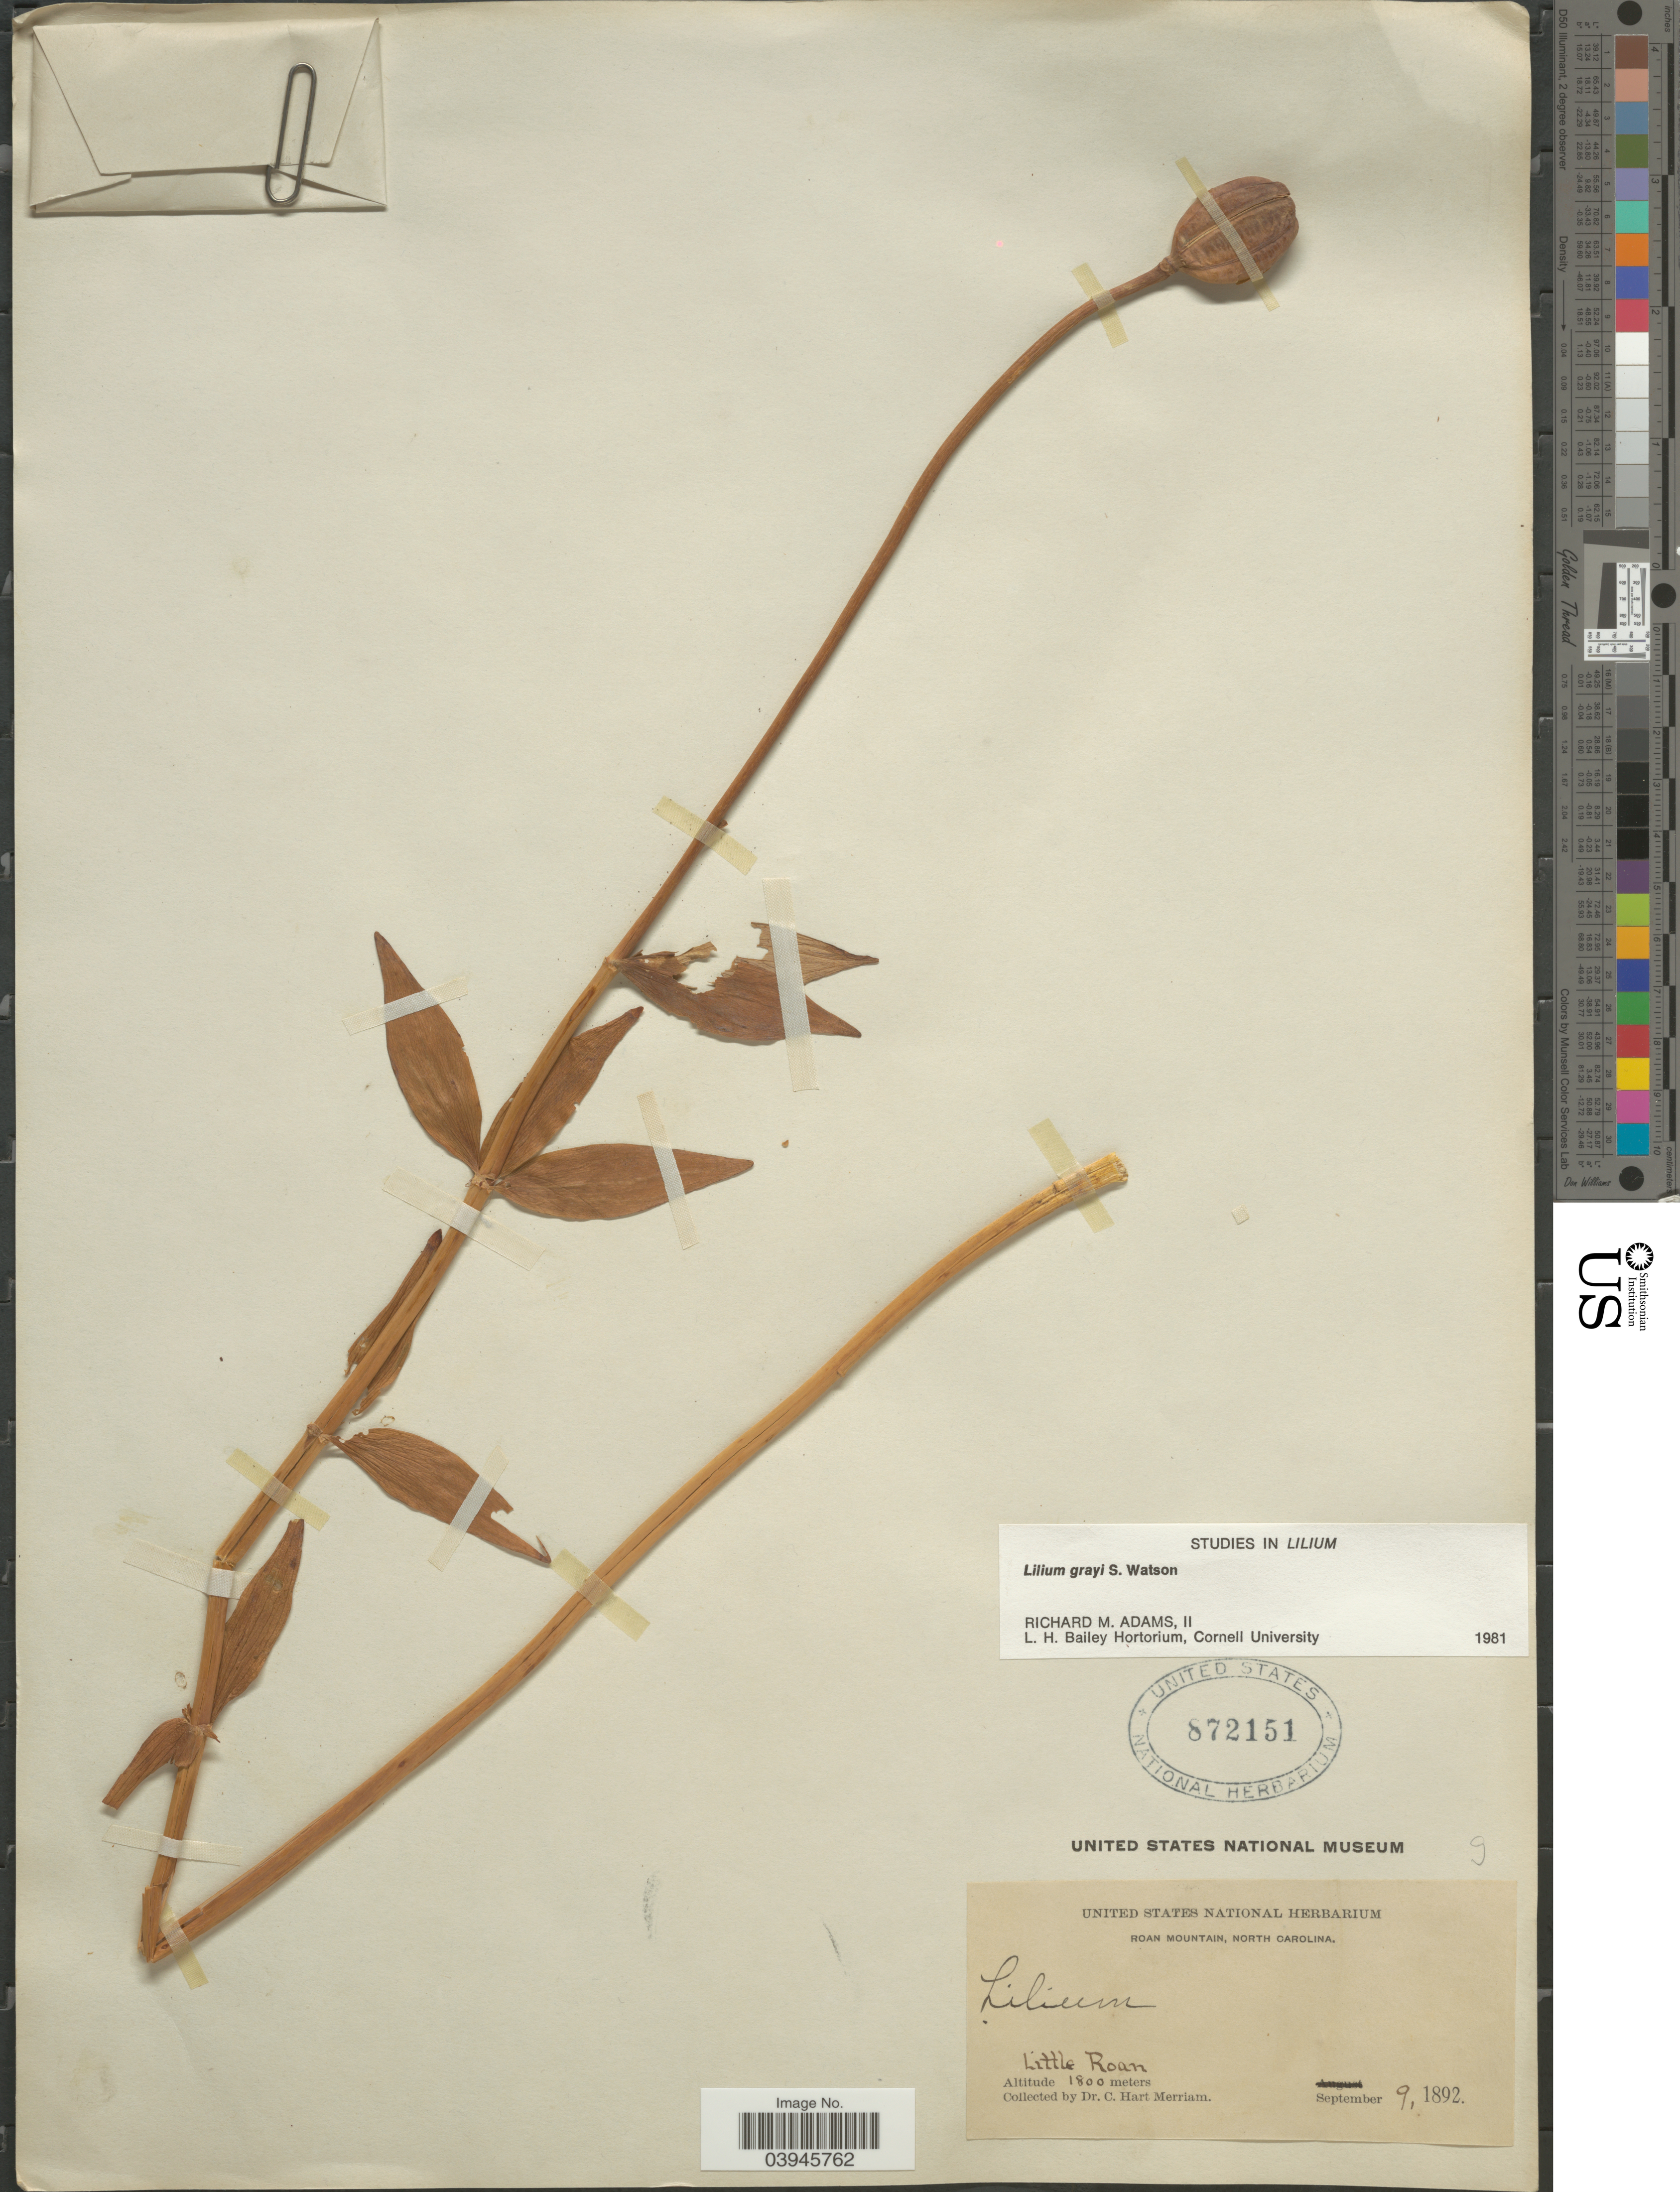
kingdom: Plantae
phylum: Tracheophyta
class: Liliopsida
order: Liliales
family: Liliaceae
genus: Lilium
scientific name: Lilium grayi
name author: S. Watson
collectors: C. Merriam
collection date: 1892-09-09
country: United States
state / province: North Carolina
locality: Roan Mountain. Little Roan.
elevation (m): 1800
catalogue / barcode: US 872151